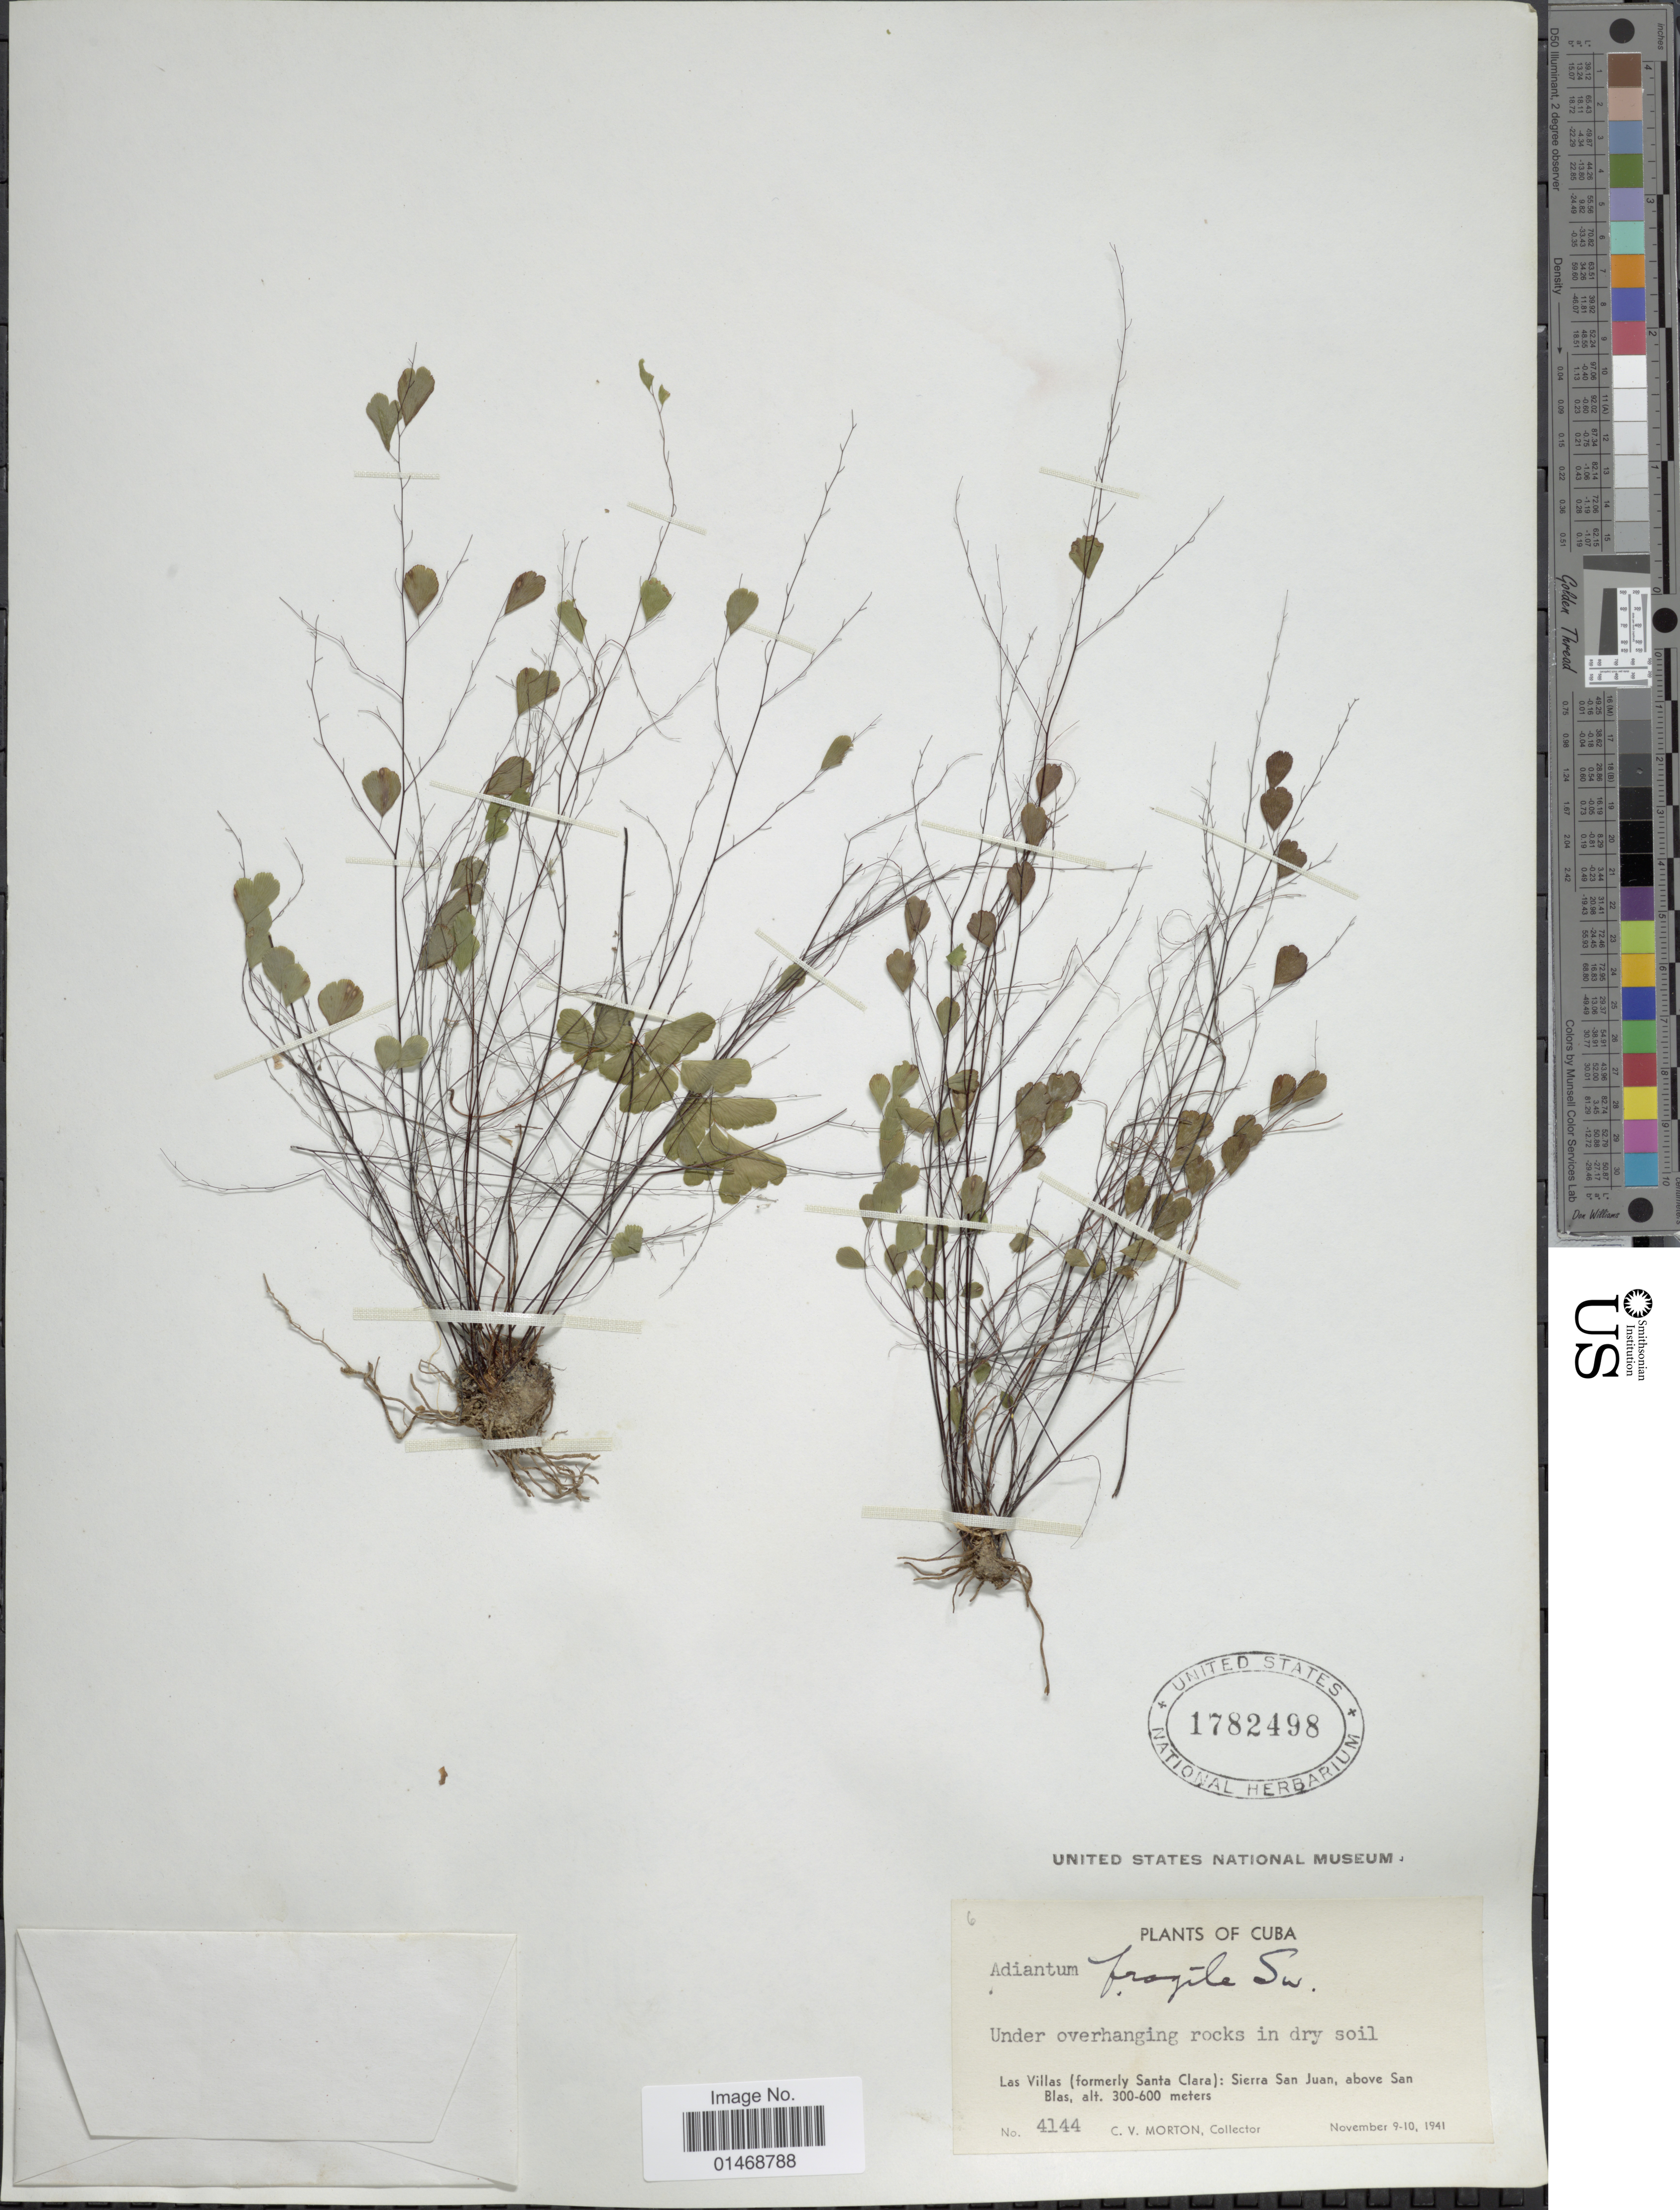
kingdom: Plantae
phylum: Tracheophyta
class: Polypodiopsida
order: Polypodiales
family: Pteridaceae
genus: Adiantum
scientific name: Adiantum fragile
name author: Sw.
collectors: C. V. Morton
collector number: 4144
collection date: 1941-11-09/1941-11-10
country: Cuba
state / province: Las Villas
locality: (formerly Santa Clara): Sierra San Juan, above San Blas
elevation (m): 300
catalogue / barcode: US 1782498